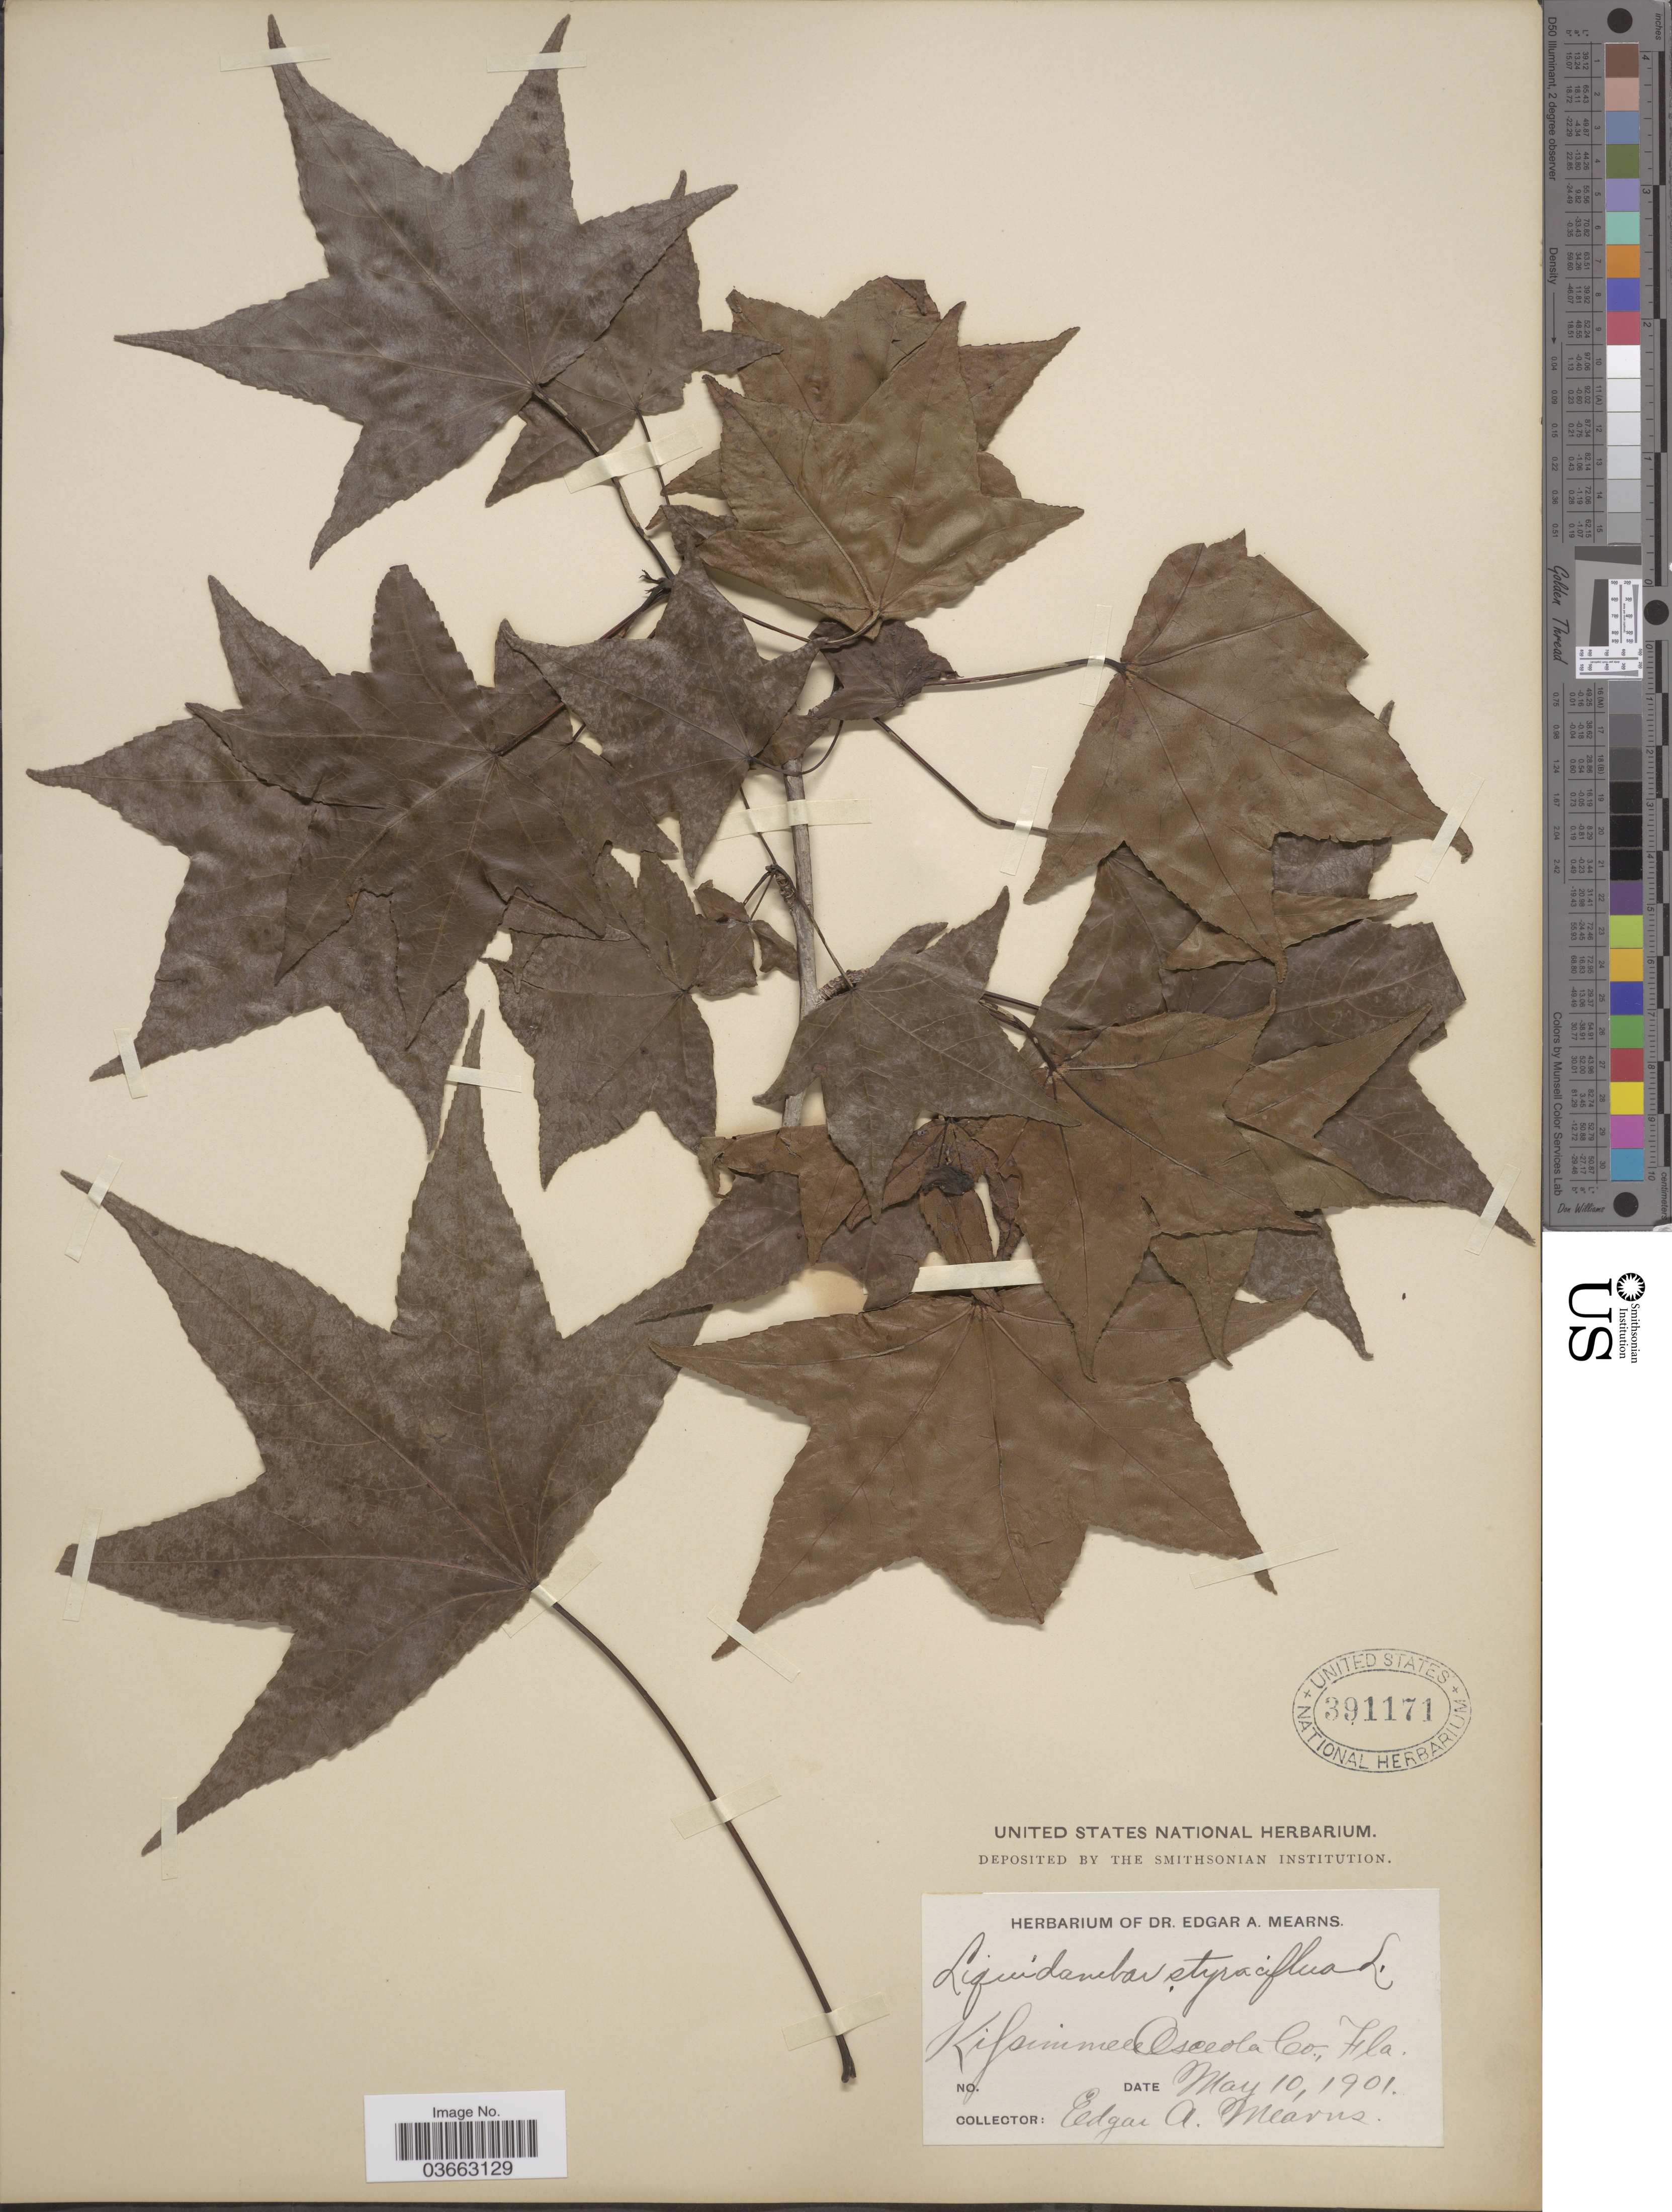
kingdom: Plantae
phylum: Tracheophyta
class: Magnoliopsida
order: Saxifragales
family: Altingiaceae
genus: Liquidambar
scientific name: Liquidambar styraciflua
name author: L.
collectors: E. A. Mearns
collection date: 1901-05-10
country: United States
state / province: Florida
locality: Kissimmee Osceola Co.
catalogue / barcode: US 391171